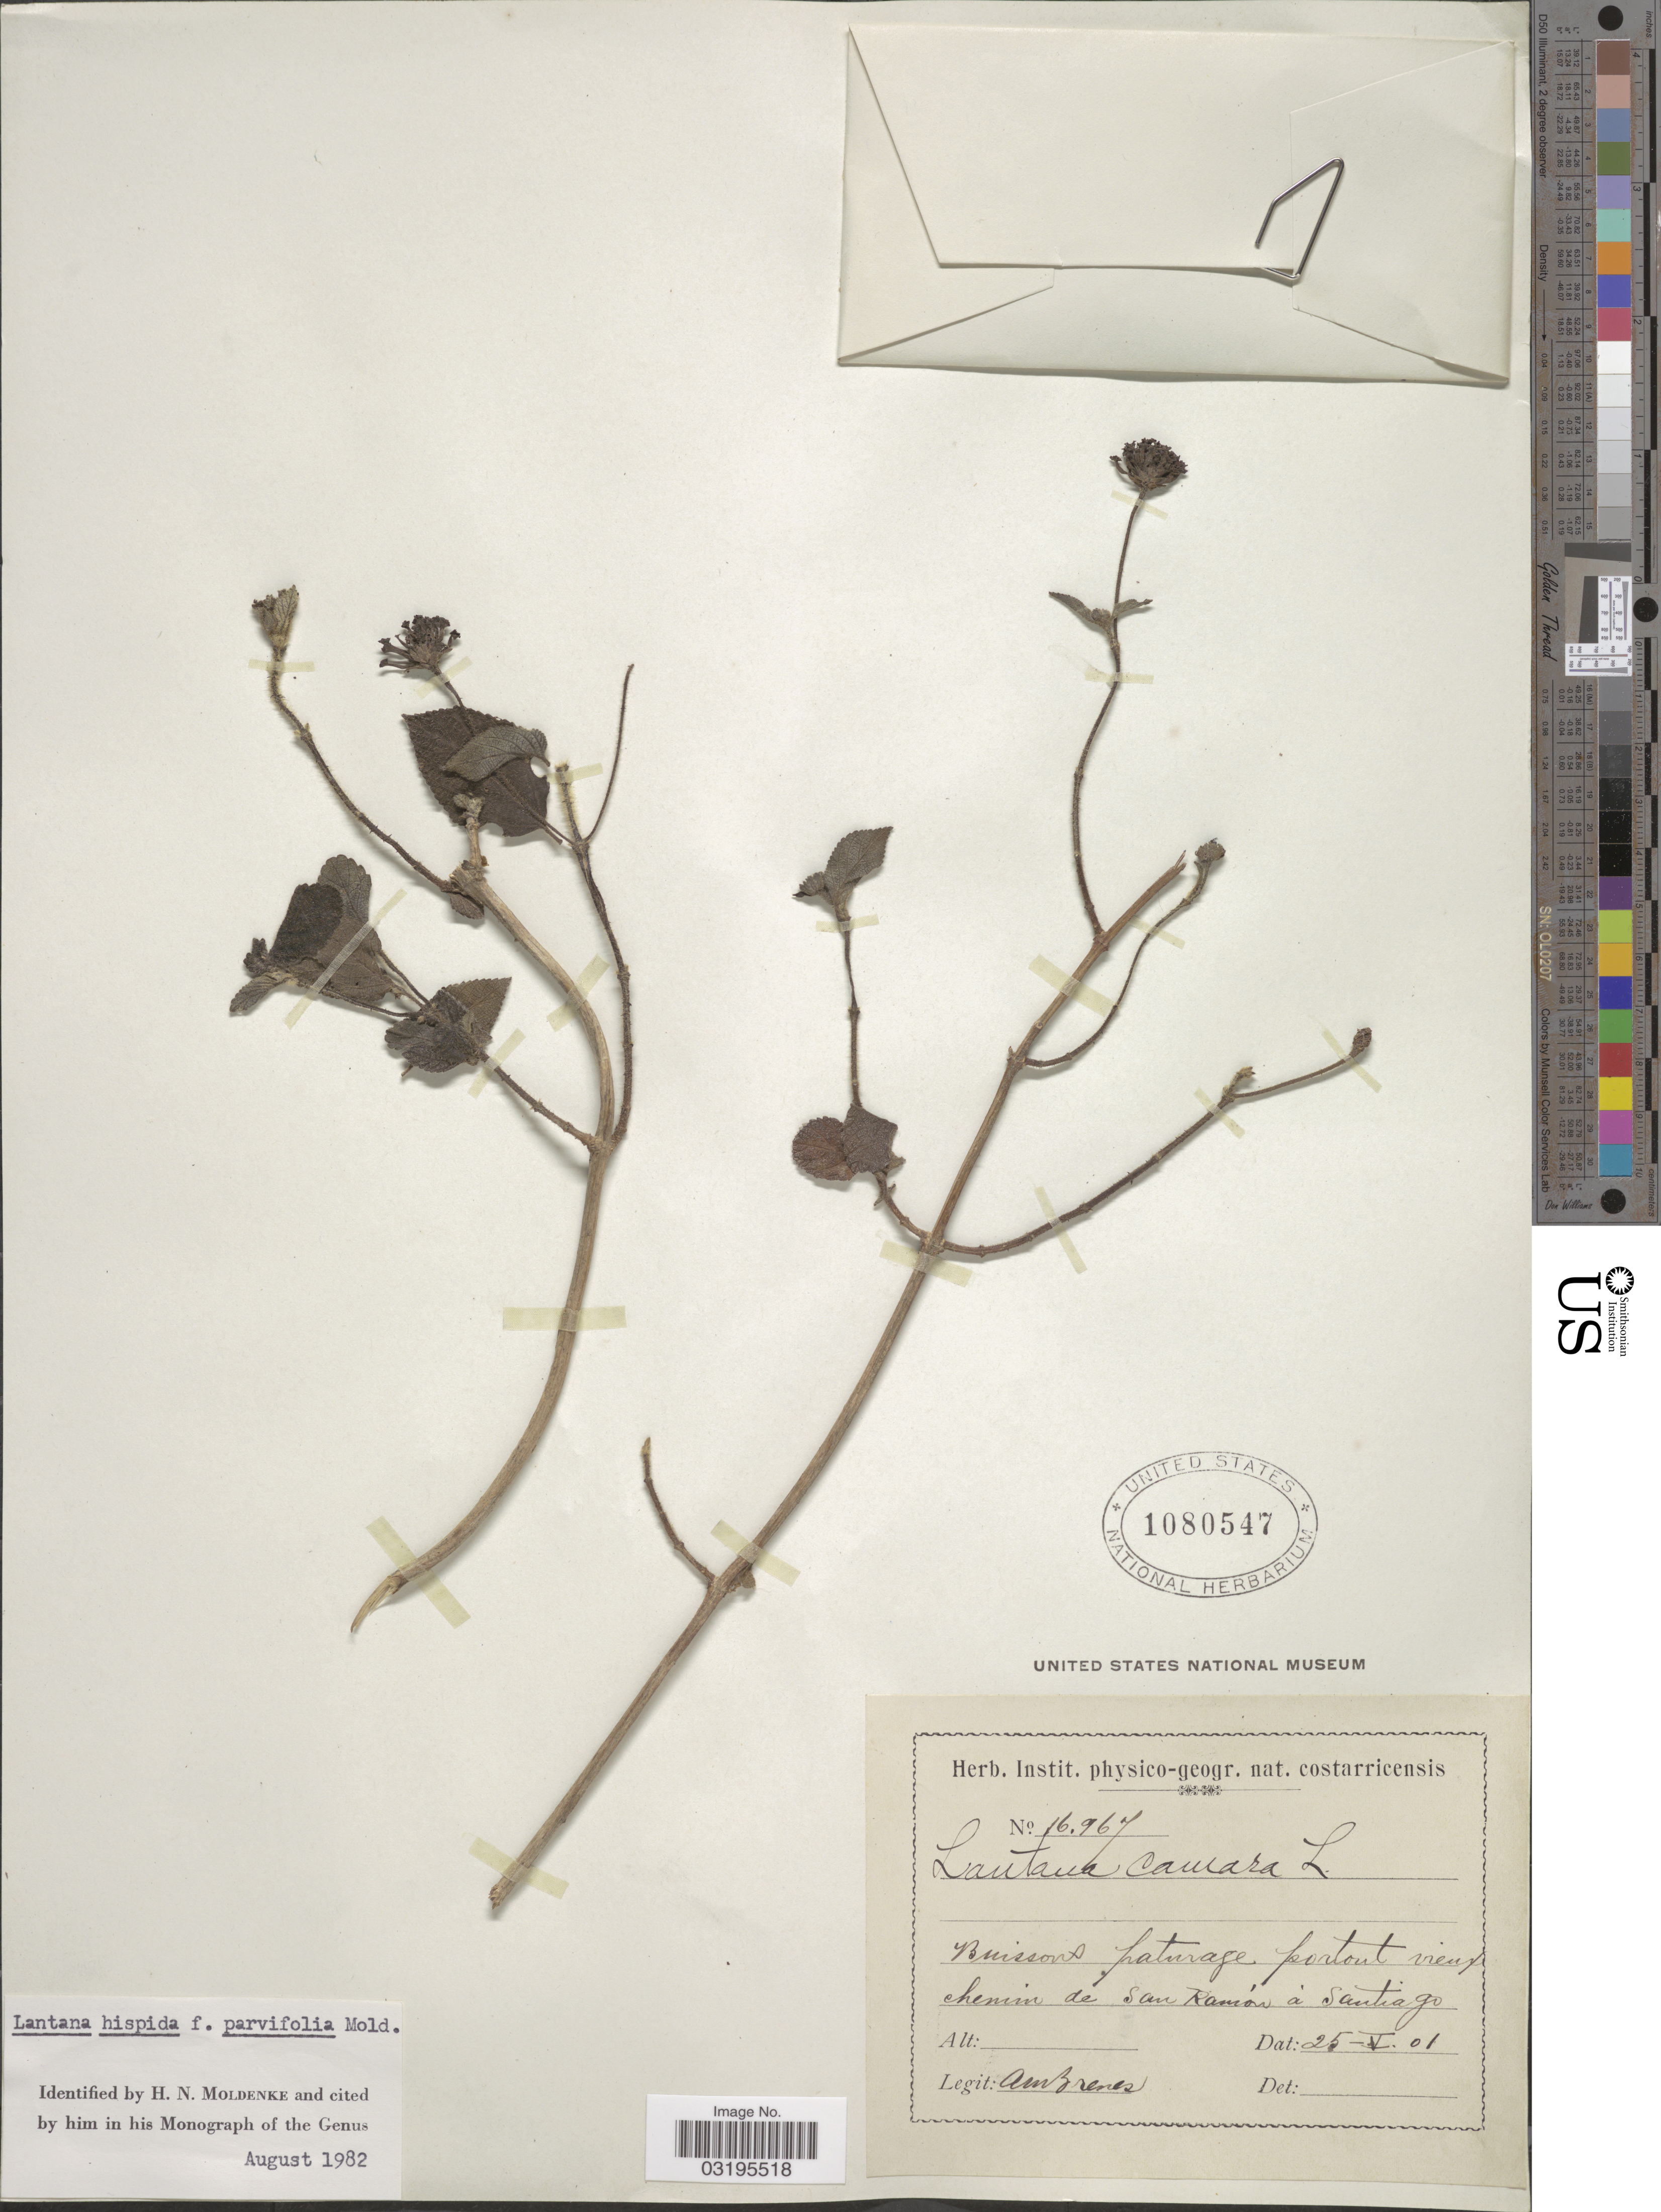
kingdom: Plantae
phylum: Tracheophyta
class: Magnoliopsida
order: Lamiales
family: Verbenaceae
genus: Lantana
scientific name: Lantana hispida f. parvifolia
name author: Kunth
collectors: A. Brenes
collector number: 16967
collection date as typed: Transcribed d/m/y: 25/5/1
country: Costa Rica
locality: Buissons paturage portout vieux chemin de San Ramón à Santiago.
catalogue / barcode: US 1080547